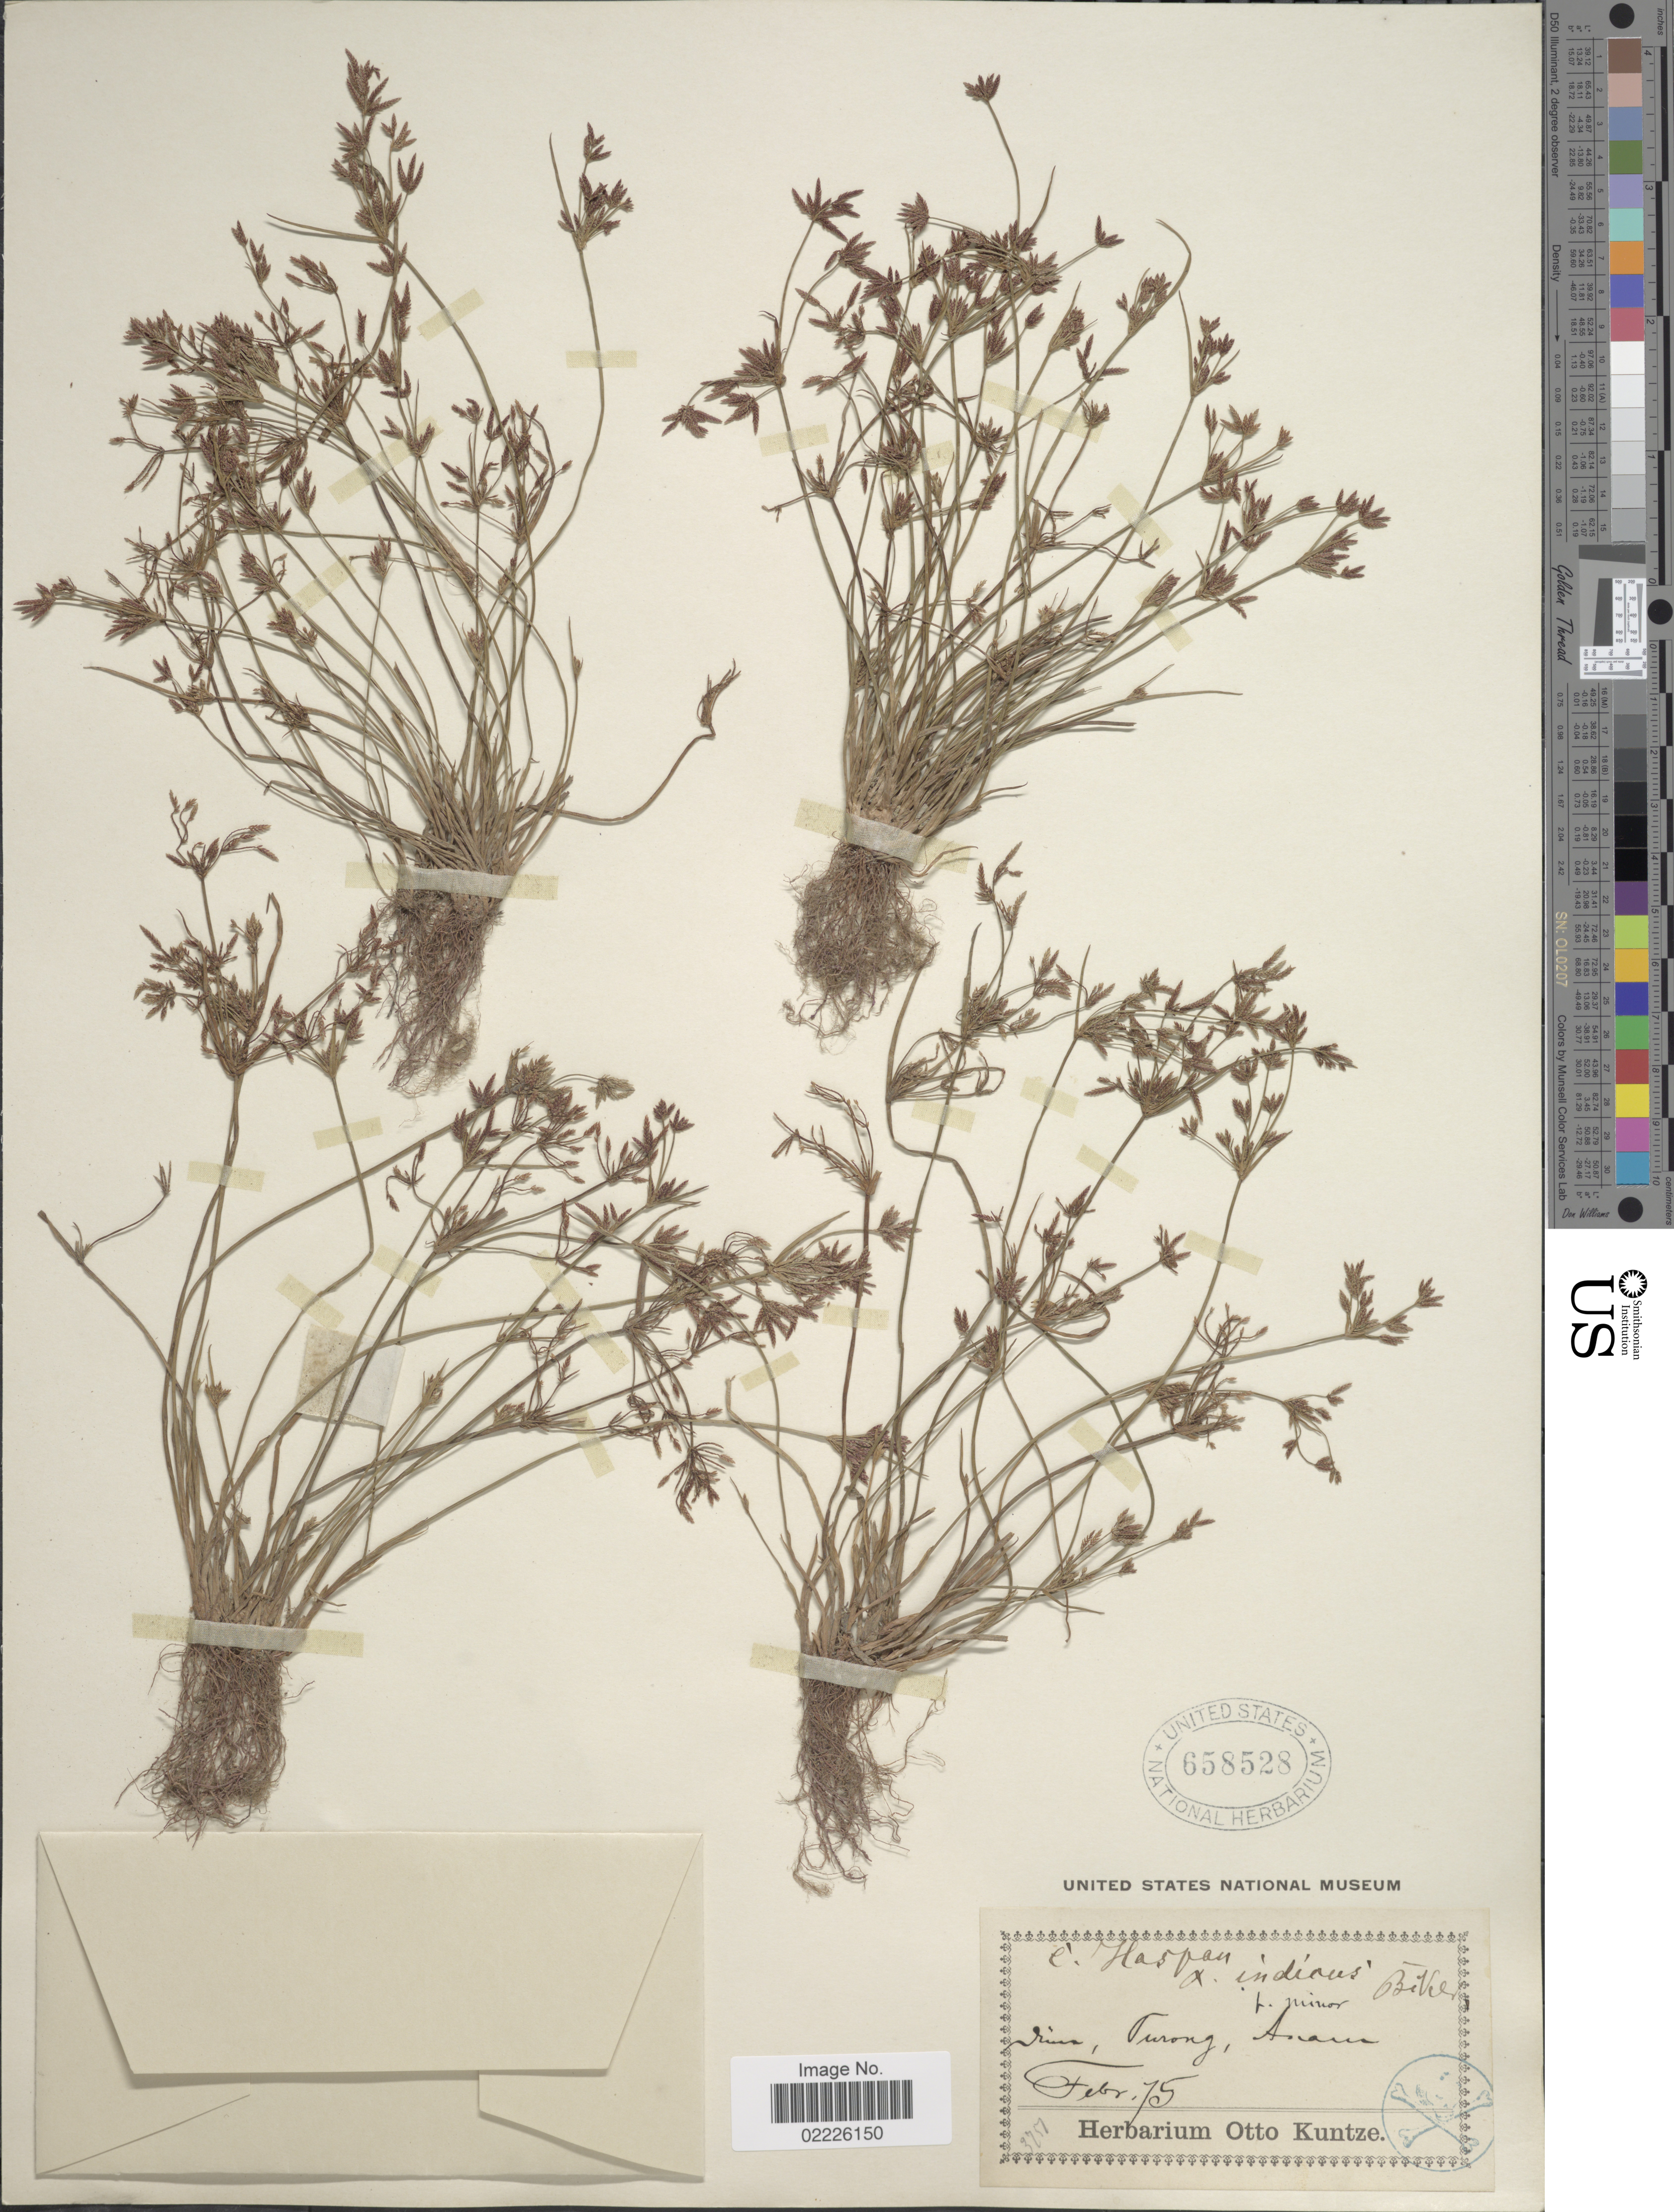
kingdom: Plantae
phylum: Tracheophyta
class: Liliopsida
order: Poales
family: Cyperaceae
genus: Cyperus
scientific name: Cyperus tenuispica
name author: Steud.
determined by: Strong, Mark T., (BOT), Smithsonian Institution - National Museum of Natural History (UNITED STATES)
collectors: ex herb. Otto Kuntze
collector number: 3757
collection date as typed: Transcribed d/m/y: /2/75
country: Vietnam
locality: Dina, Turong, Anam [interpreted]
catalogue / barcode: US 658528